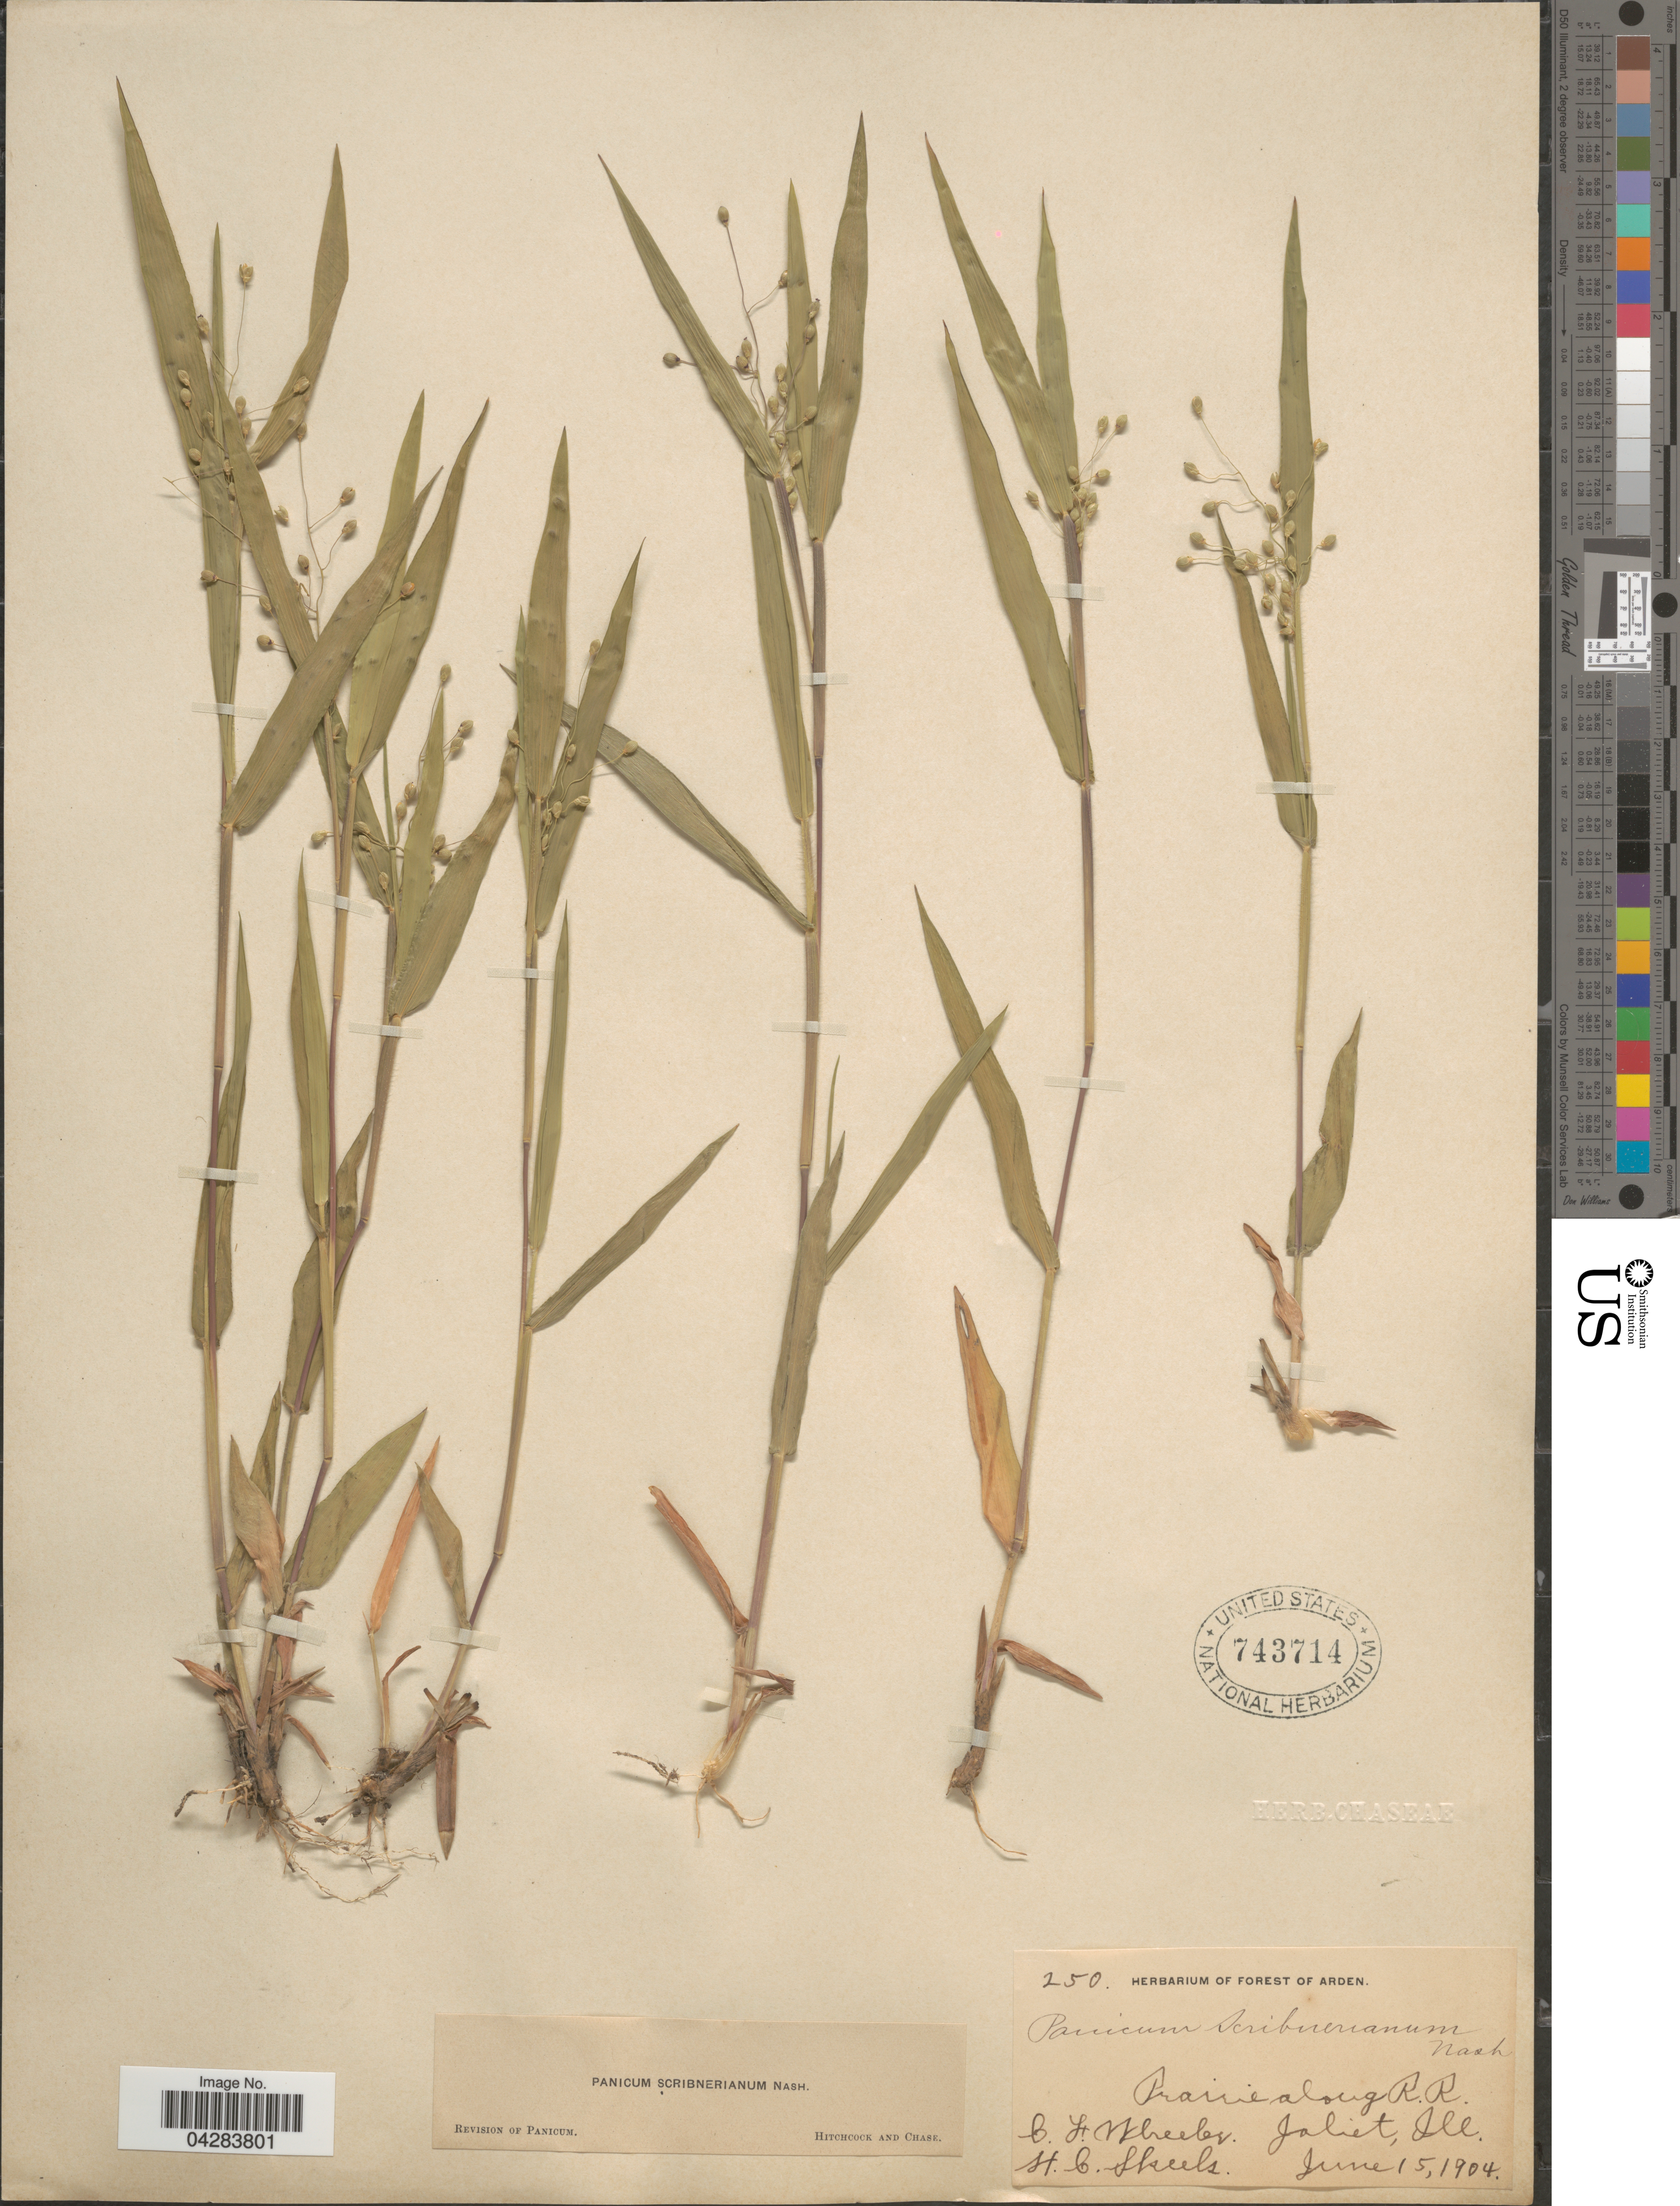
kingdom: Plantae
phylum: Tracheophyta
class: Liliopsida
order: Poales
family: Poaceae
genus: Dichanthelium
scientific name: Dichanthelium oligosanthes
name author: (Schult.) Gould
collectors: C. Wheeler & H. Skeels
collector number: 250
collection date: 1904-06-15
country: United States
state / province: Illinois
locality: Prairie along R.R. Joliet.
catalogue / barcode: US 743714